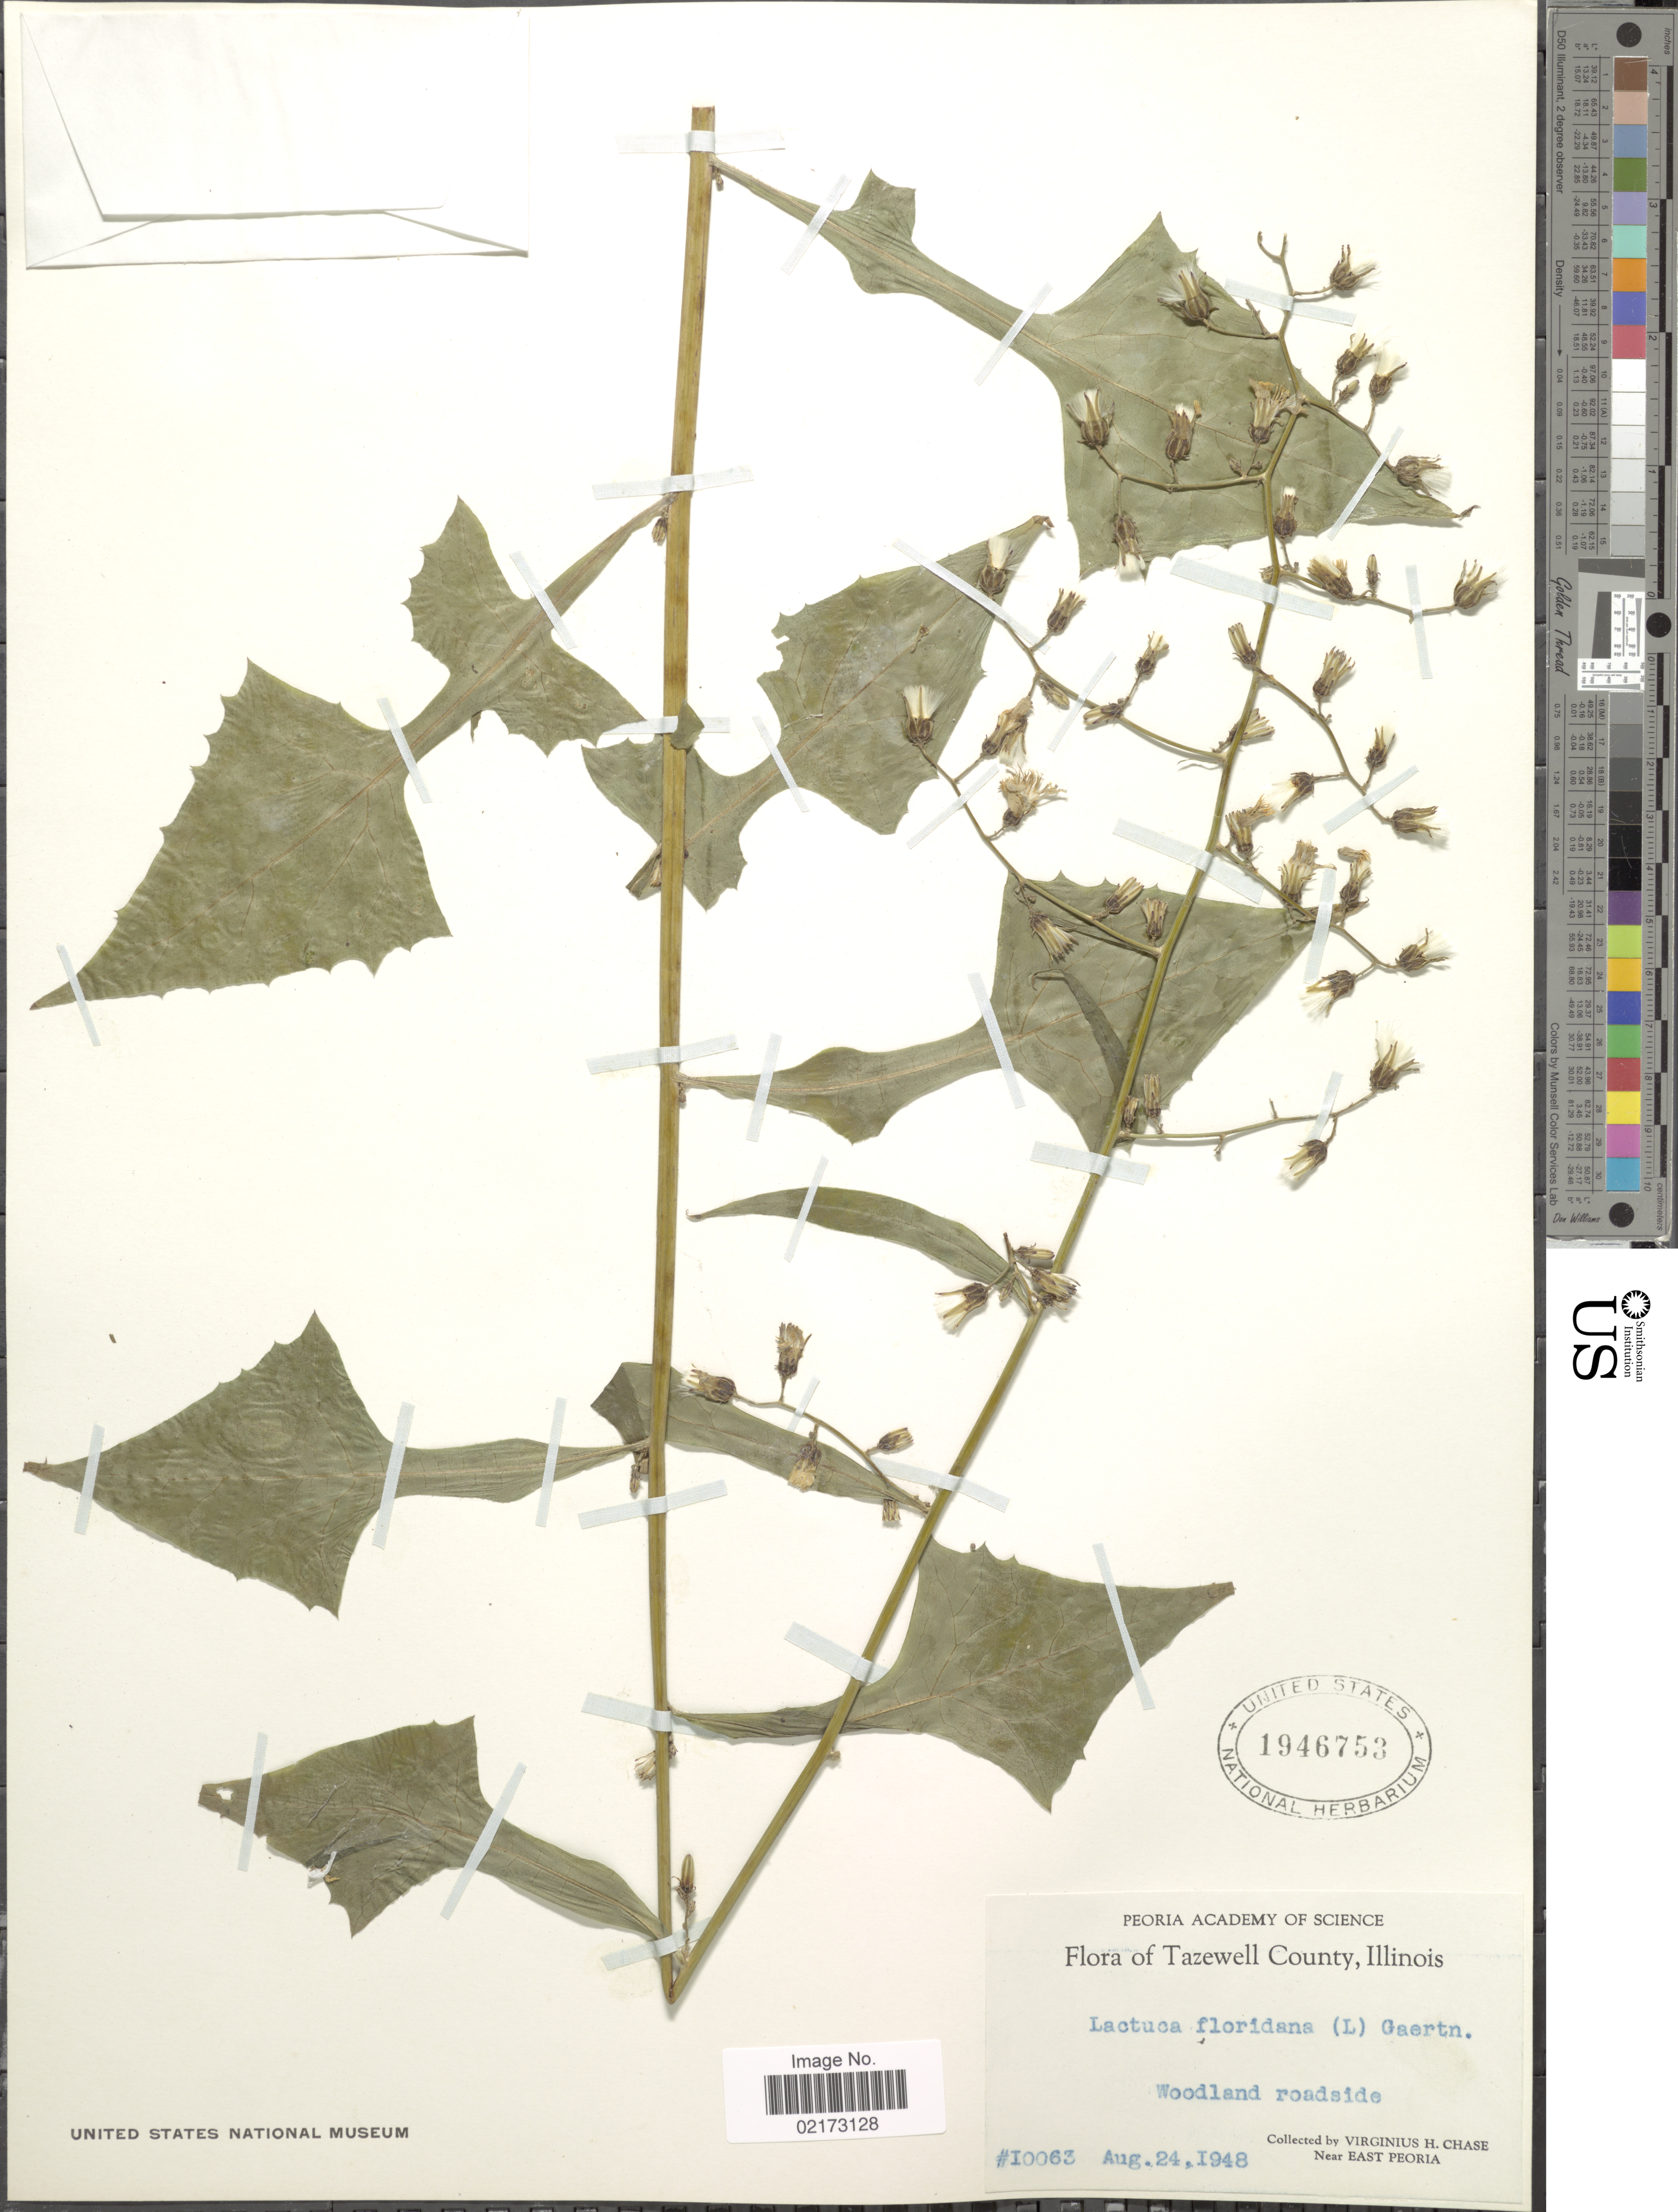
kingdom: Plantae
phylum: Tracheophyta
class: Magnoliopsida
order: Asterales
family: Asteraceae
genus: Lactuca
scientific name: Lactuca floridana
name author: (L.) Gaertn.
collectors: V. H. Chase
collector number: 10063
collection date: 1948-08-24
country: United States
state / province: Illinois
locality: Tazewell County, near East Peoria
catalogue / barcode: US 1946753